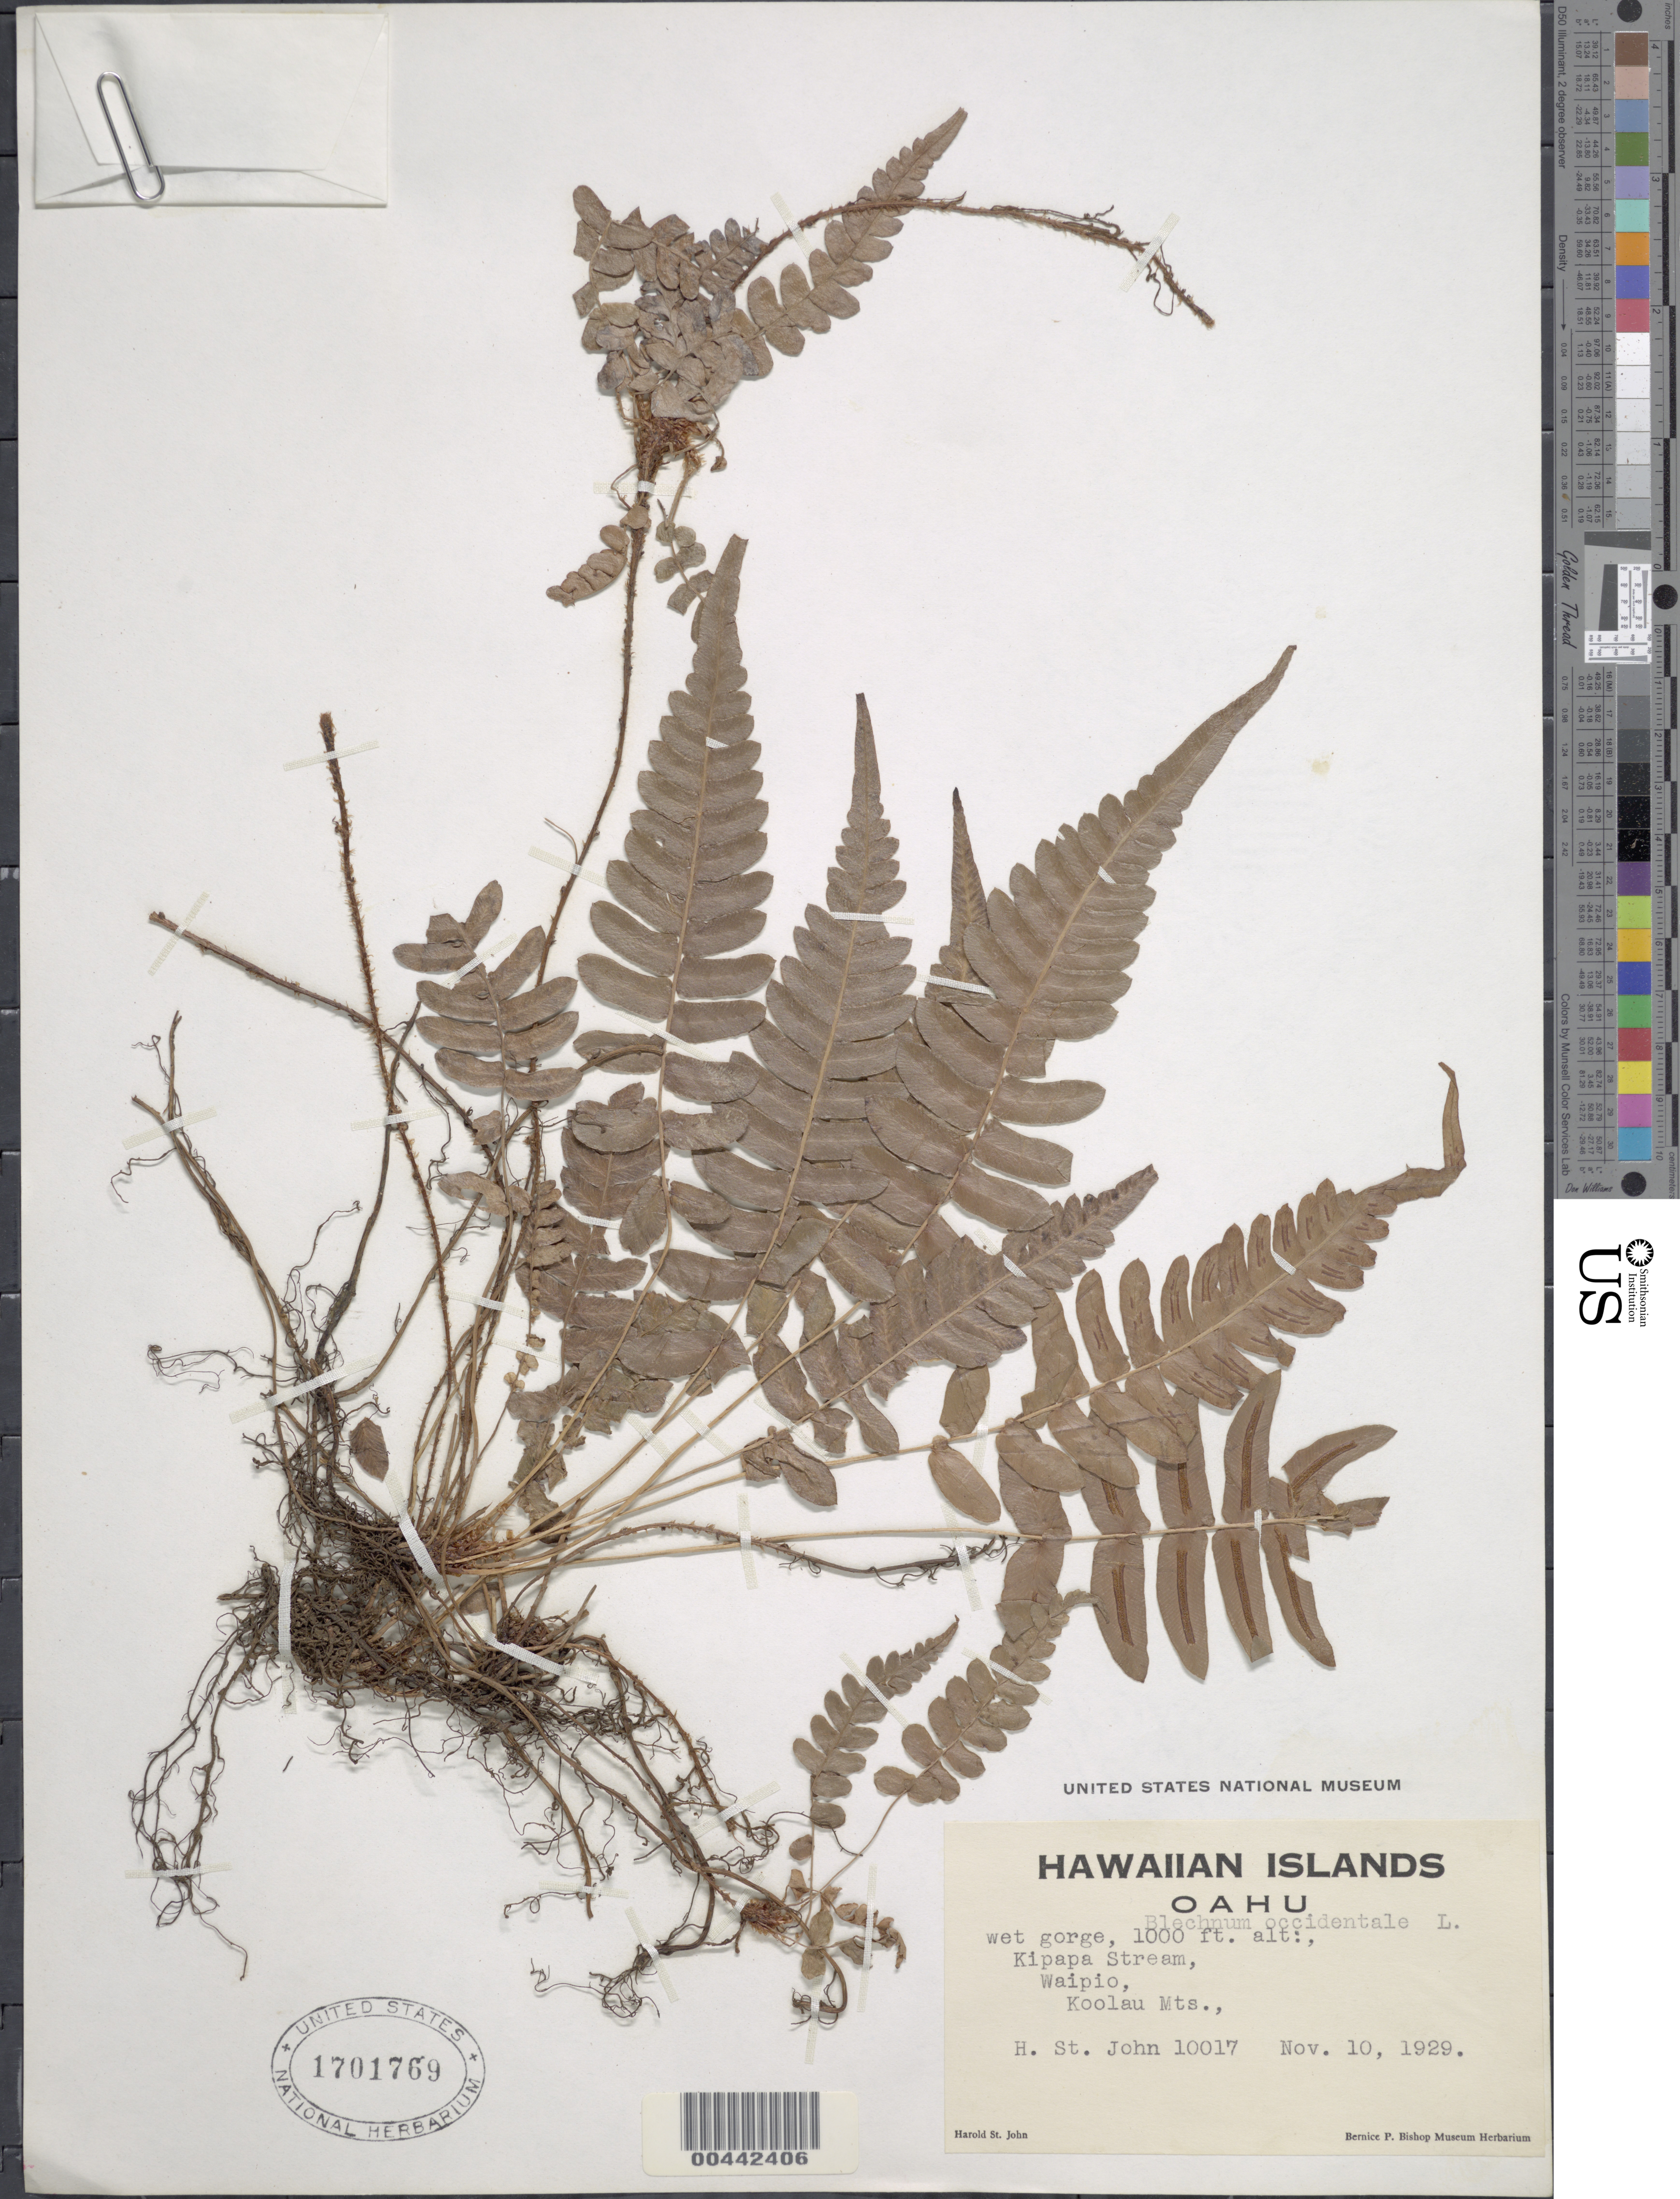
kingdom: Plantae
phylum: Tracheophyta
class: Polypodiopsida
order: Polypodiales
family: Blechnaceae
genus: Blechnum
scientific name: Blechnum appendiculatum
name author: Willd.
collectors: H. St. John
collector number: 10017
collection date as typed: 10 Nov 1929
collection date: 1929-11-10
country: United States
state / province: Hawaii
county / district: Honolulu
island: Oahu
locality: Kipapa Stream, Waipio, Koolau Mts.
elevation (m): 305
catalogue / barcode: US 1701769